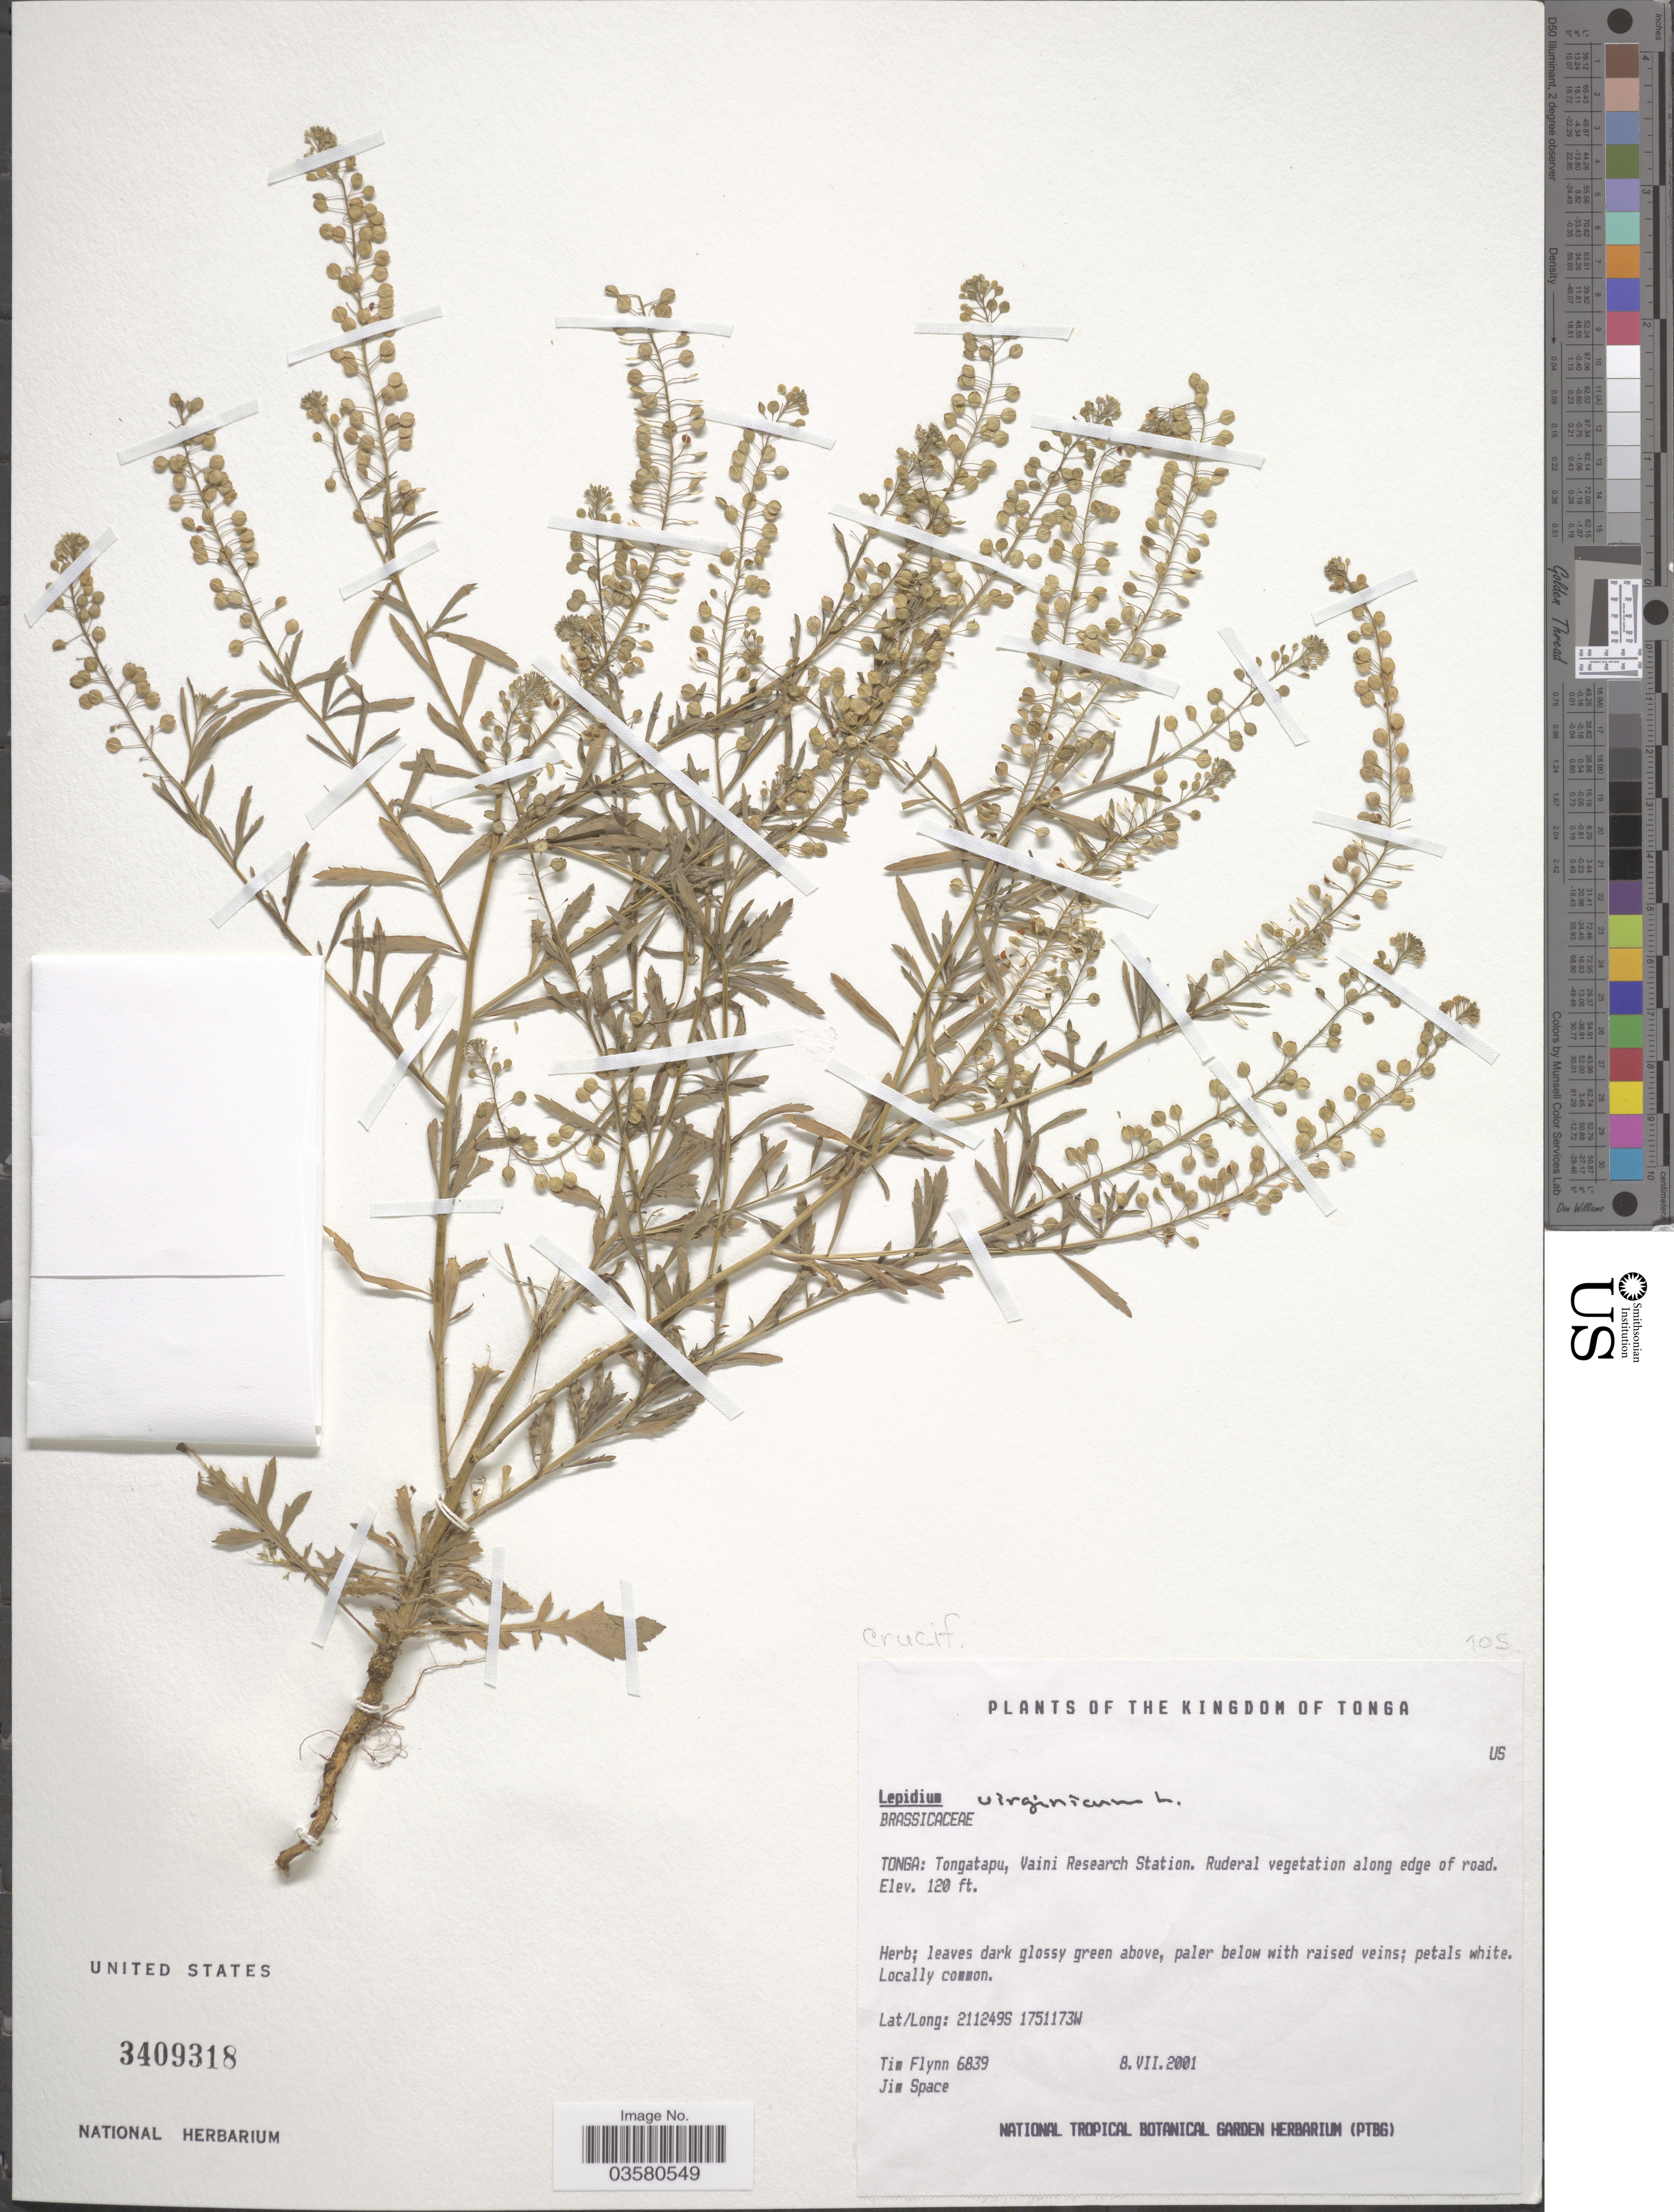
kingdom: Plantae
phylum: Tracheophyta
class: Magnoliopsida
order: Brassicales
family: Brassicaceae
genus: Lepidium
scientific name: Lepidium virginicum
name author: L.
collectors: T. Flynn & J. Space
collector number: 6839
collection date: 2001-07-08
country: Tonga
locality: The Kingdom of Tonga. Tongatapu, Vaini Research Station.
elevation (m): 37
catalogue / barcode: US 3409318